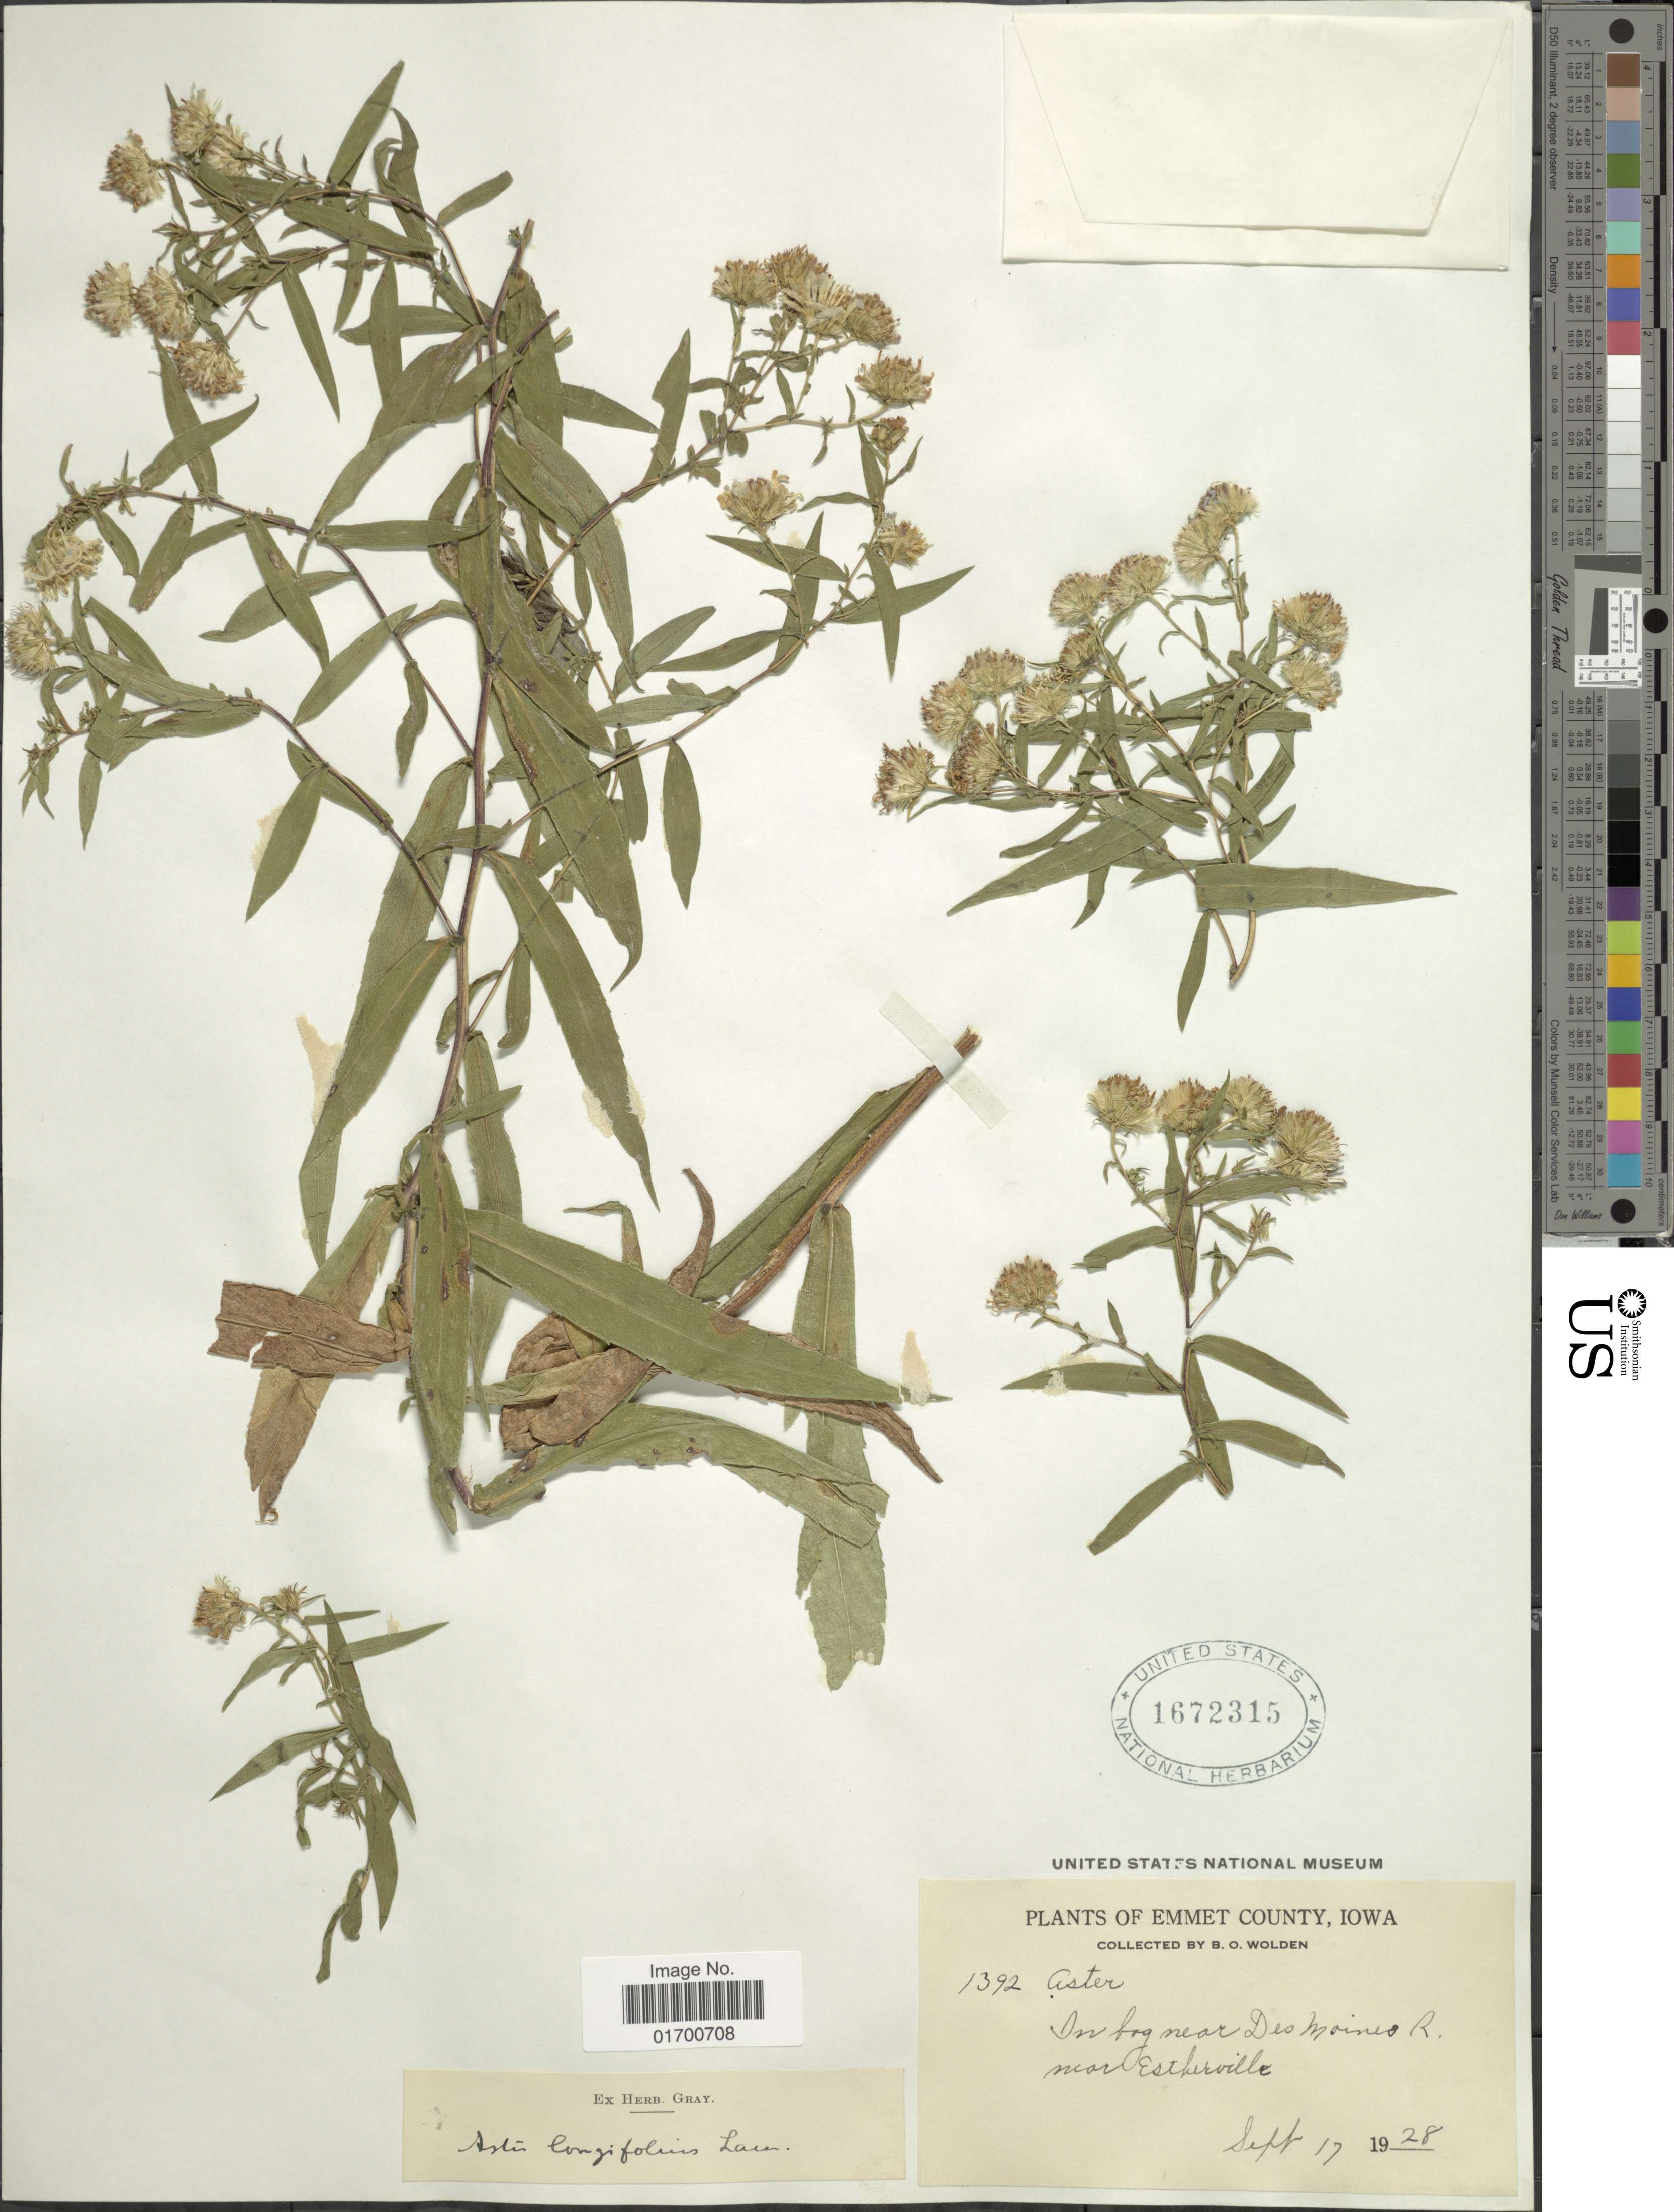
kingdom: Plantae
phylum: Tracheophyta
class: Magnoliopsida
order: Asterales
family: Asteraceae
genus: Symphyotrichum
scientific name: Symphyotrichum longifolium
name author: (Lam.) G.L. Nesom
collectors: B. Wolden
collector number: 1392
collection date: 1928-09-17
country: United States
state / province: Iowa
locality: Emmet County, in Fog near Des Moines R. near Estherville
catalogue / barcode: US 1672315